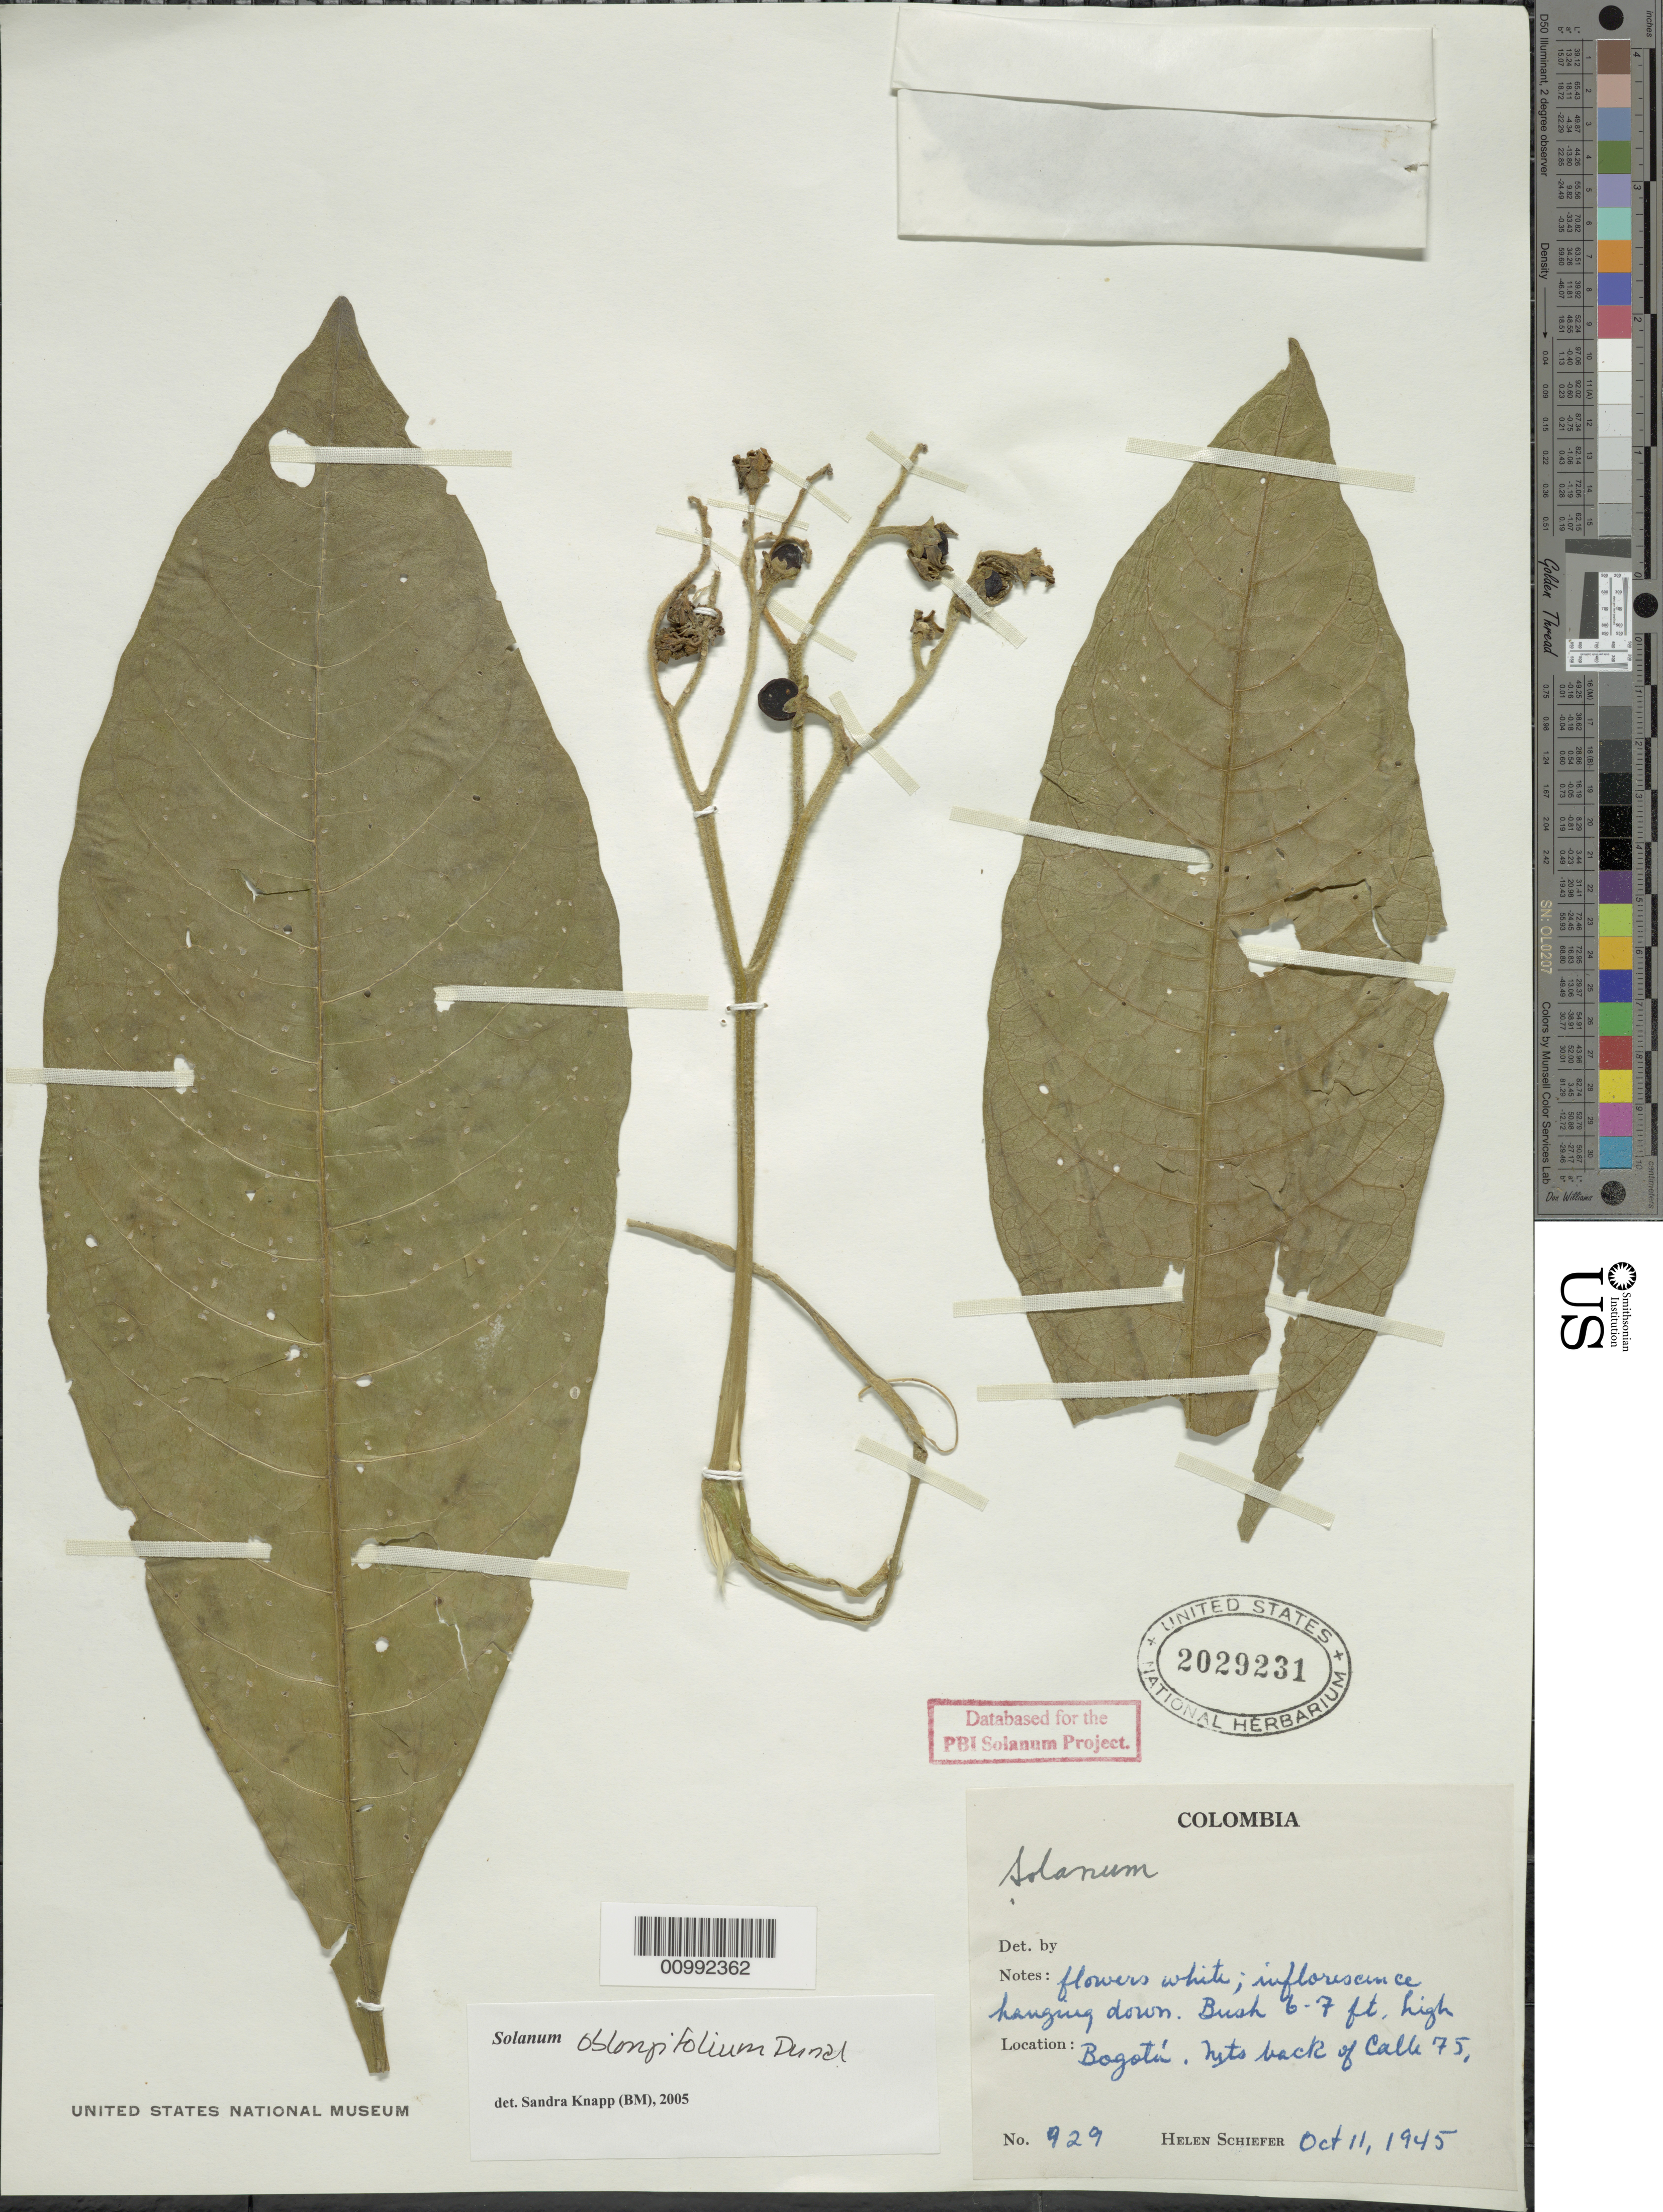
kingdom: Plantae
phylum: Tracheophyta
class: Magnoliopsida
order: Solanales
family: Solanaceae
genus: Solanum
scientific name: Solanum oblongifolium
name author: Duval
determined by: Knapp, S. D.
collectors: H. Scheifer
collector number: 929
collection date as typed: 11 Oct 1945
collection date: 1945-10-11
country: Colombia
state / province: Cundinamarca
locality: Bogotá, mts. back of Calle 75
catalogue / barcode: US 2029231